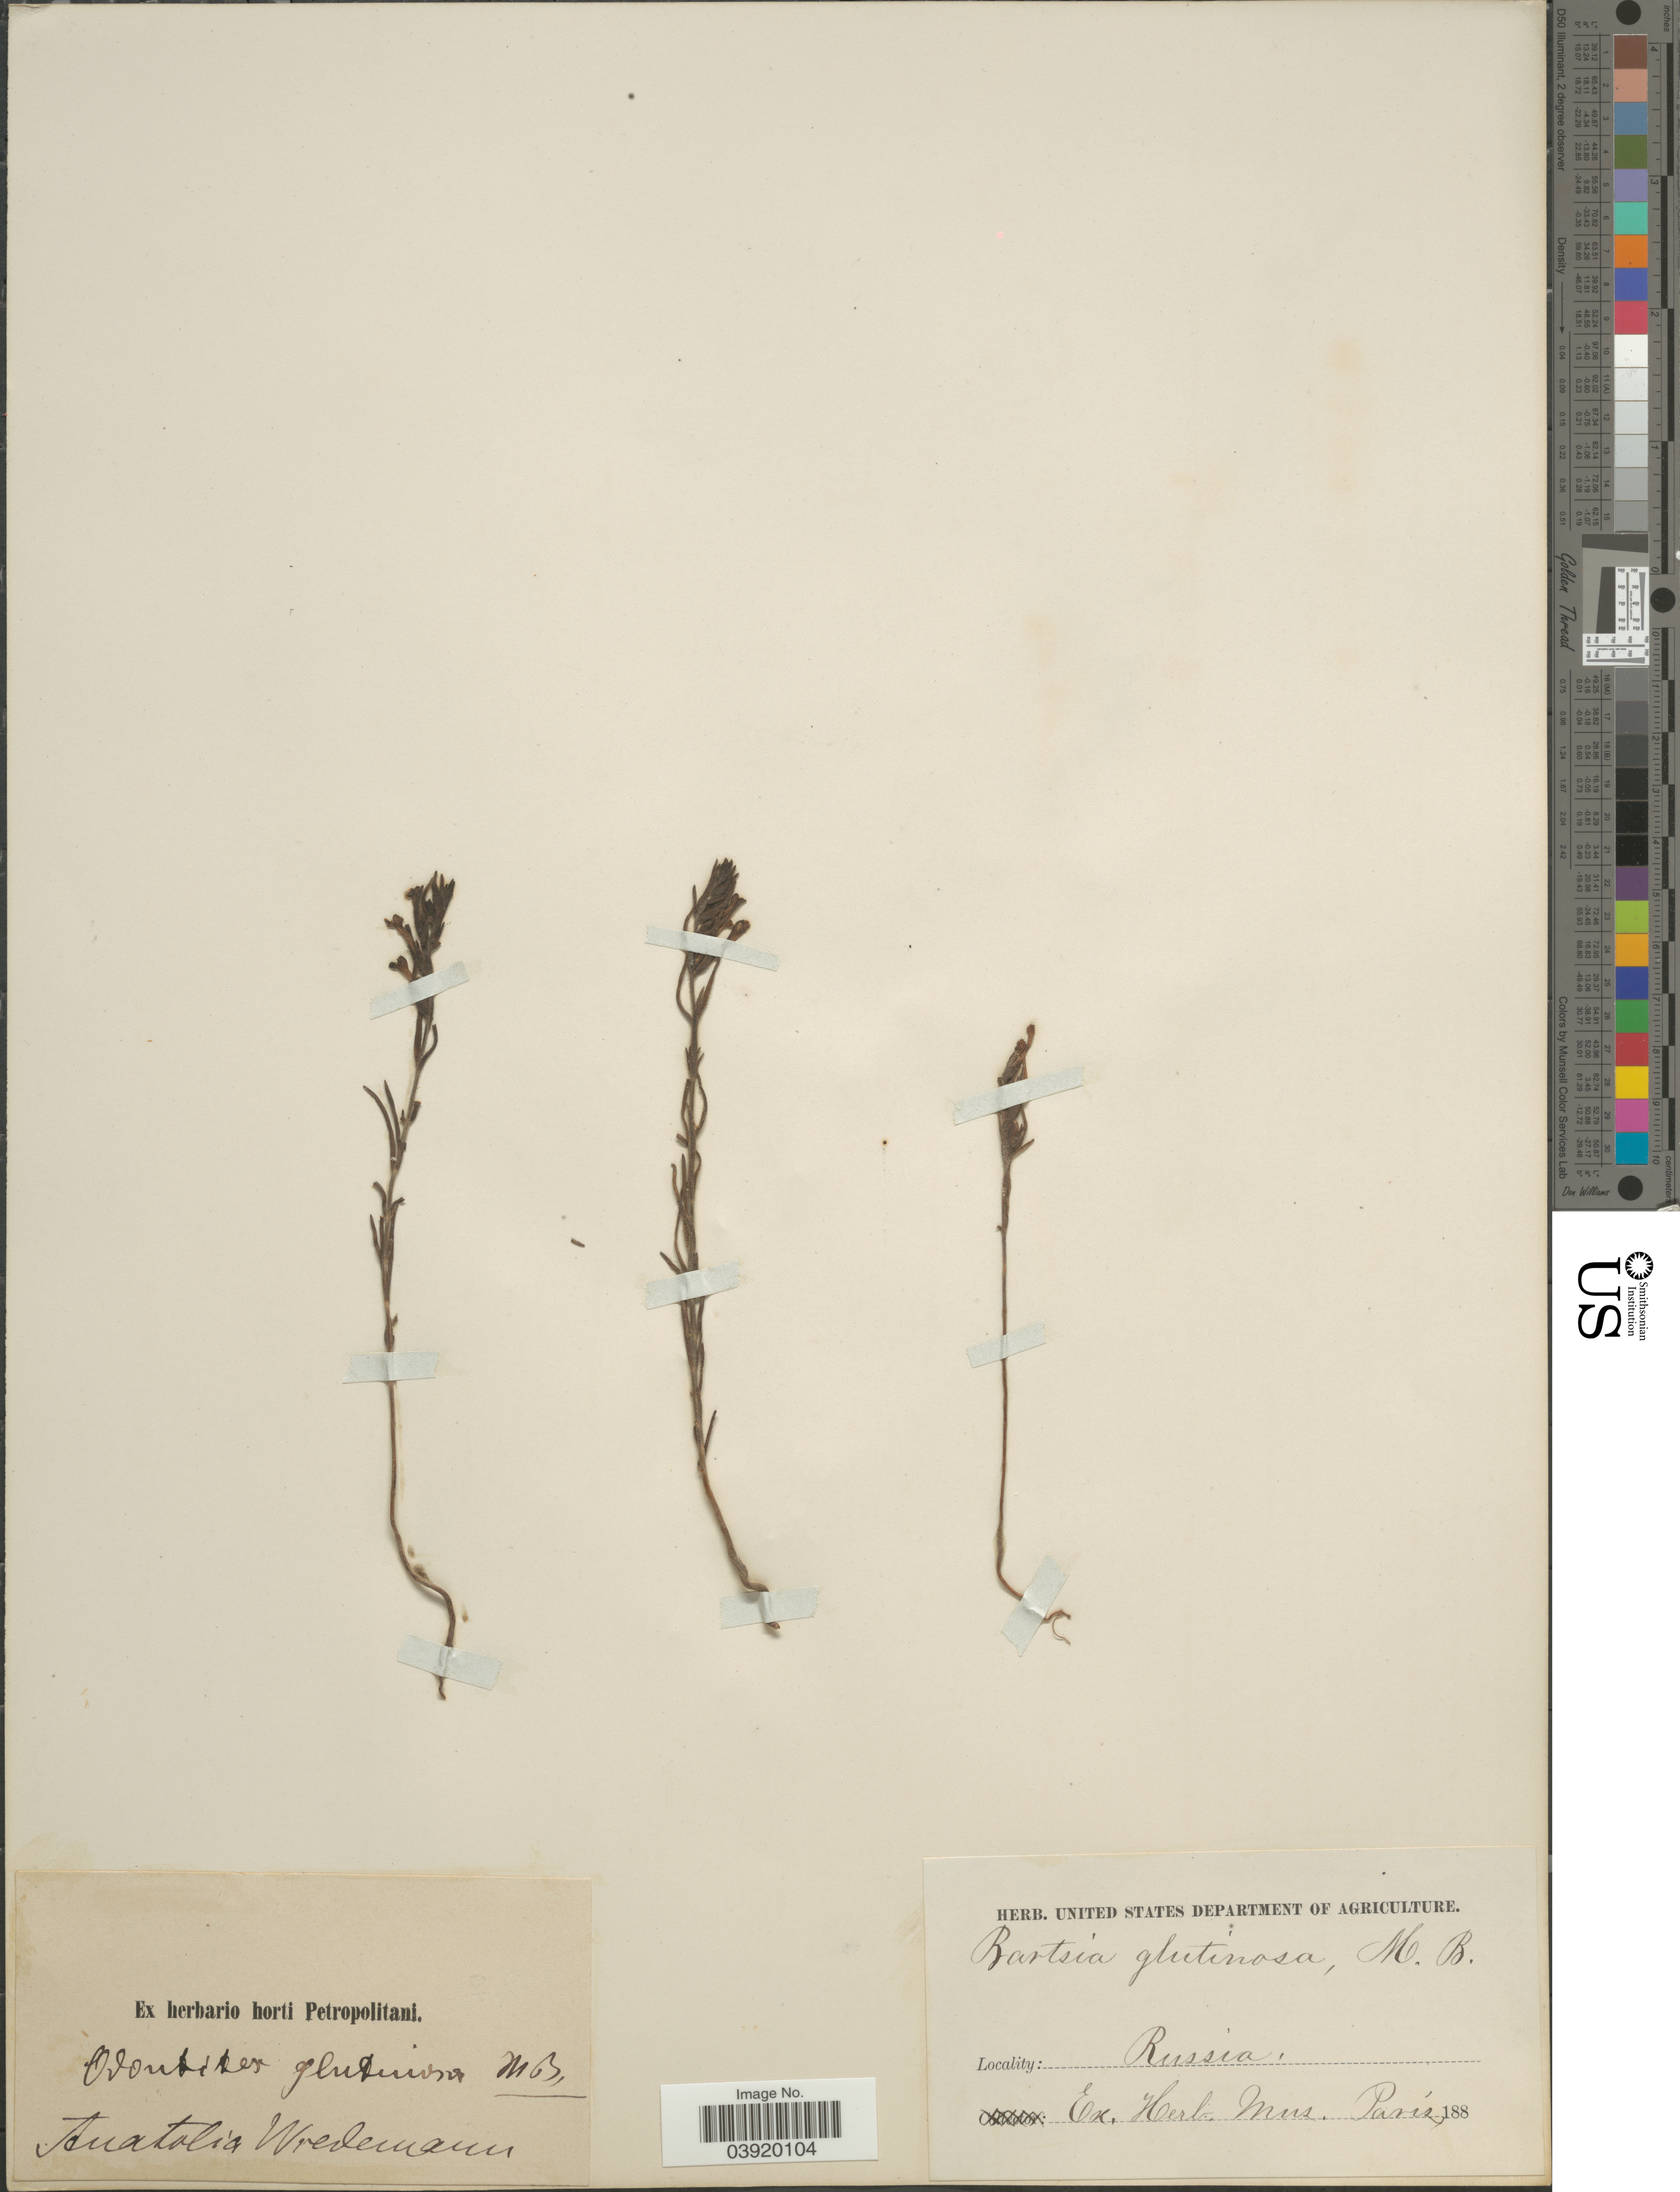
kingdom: Plantae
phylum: Tracheophyta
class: Magnoliopsida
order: Lamiales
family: Orobanchaceae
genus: Macrosyringion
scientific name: Macrosyringion glutinosum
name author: (M. Bieb.) Rothm.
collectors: -. Wredemann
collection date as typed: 188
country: Turkey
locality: Anatolia.